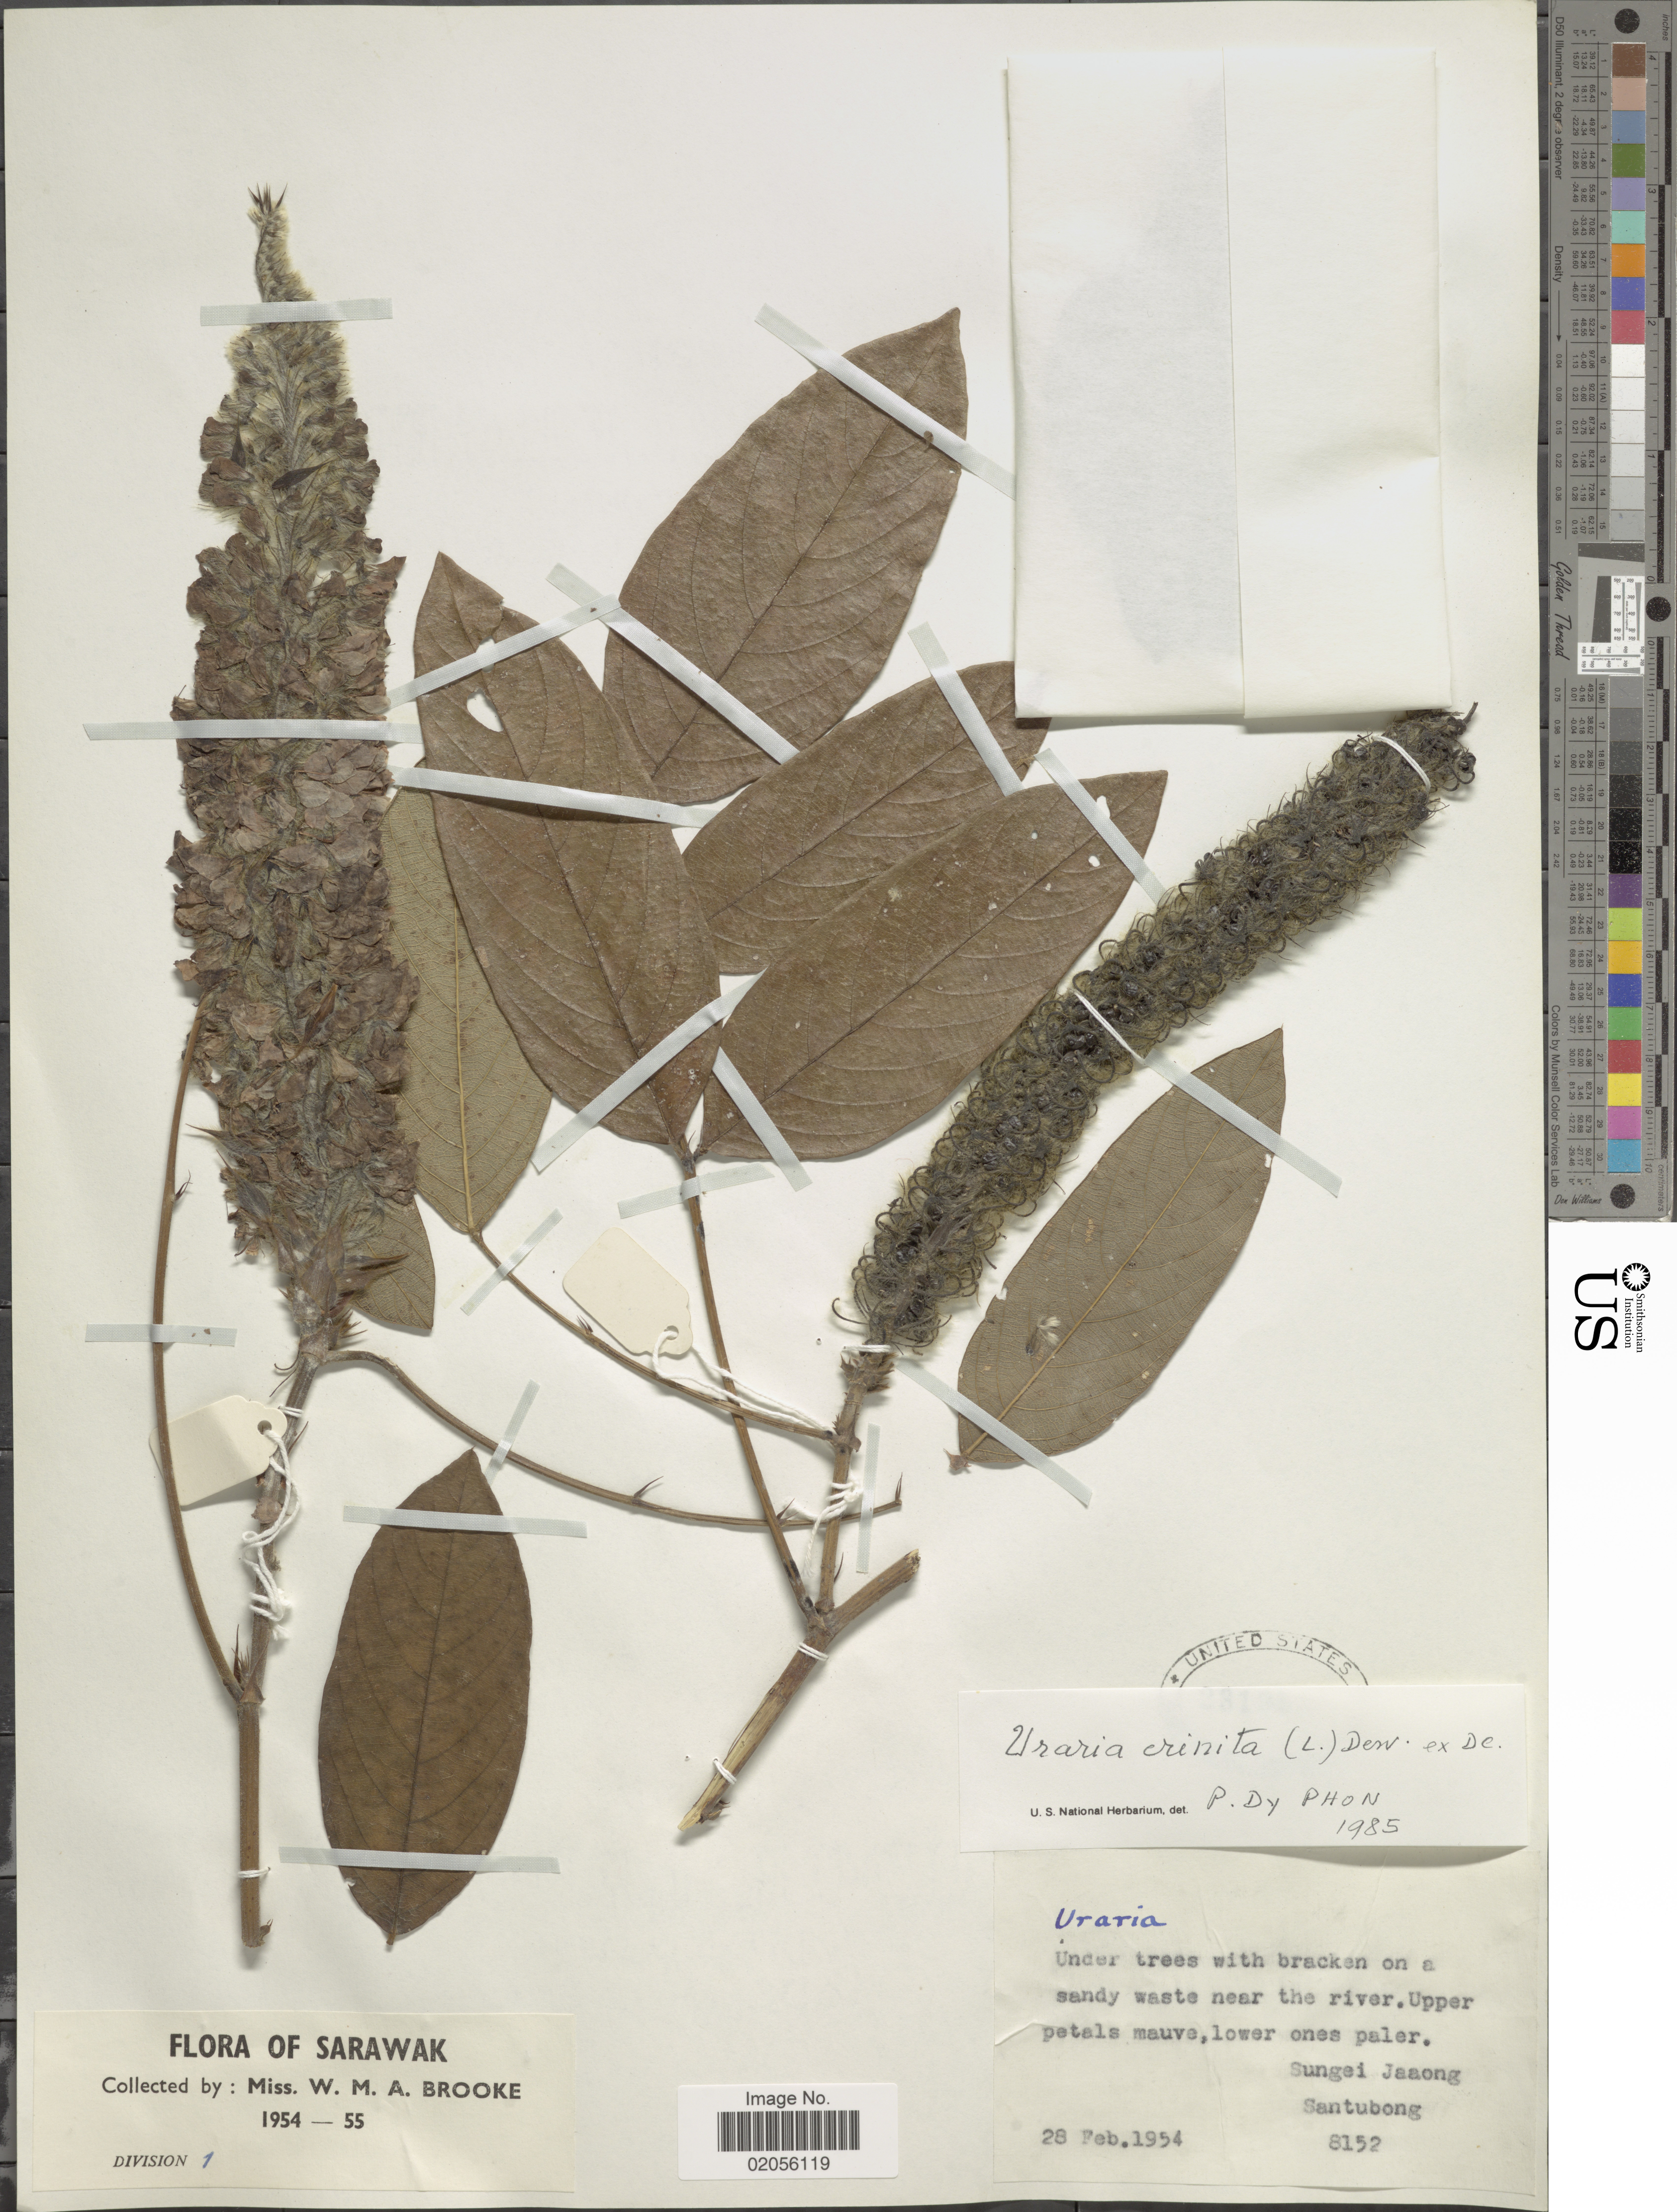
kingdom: Plantae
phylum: Tracheophyta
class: Magnoliopsida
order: Fabales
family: Fabaceae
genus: Uraria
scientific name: Uraria crinita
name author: (L.) Desv.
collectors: W. Brooke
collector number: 8152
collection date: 1954-02-28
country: Malaysia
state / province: Sarawak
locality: Division 1. Sungei Jaaong. Santubong